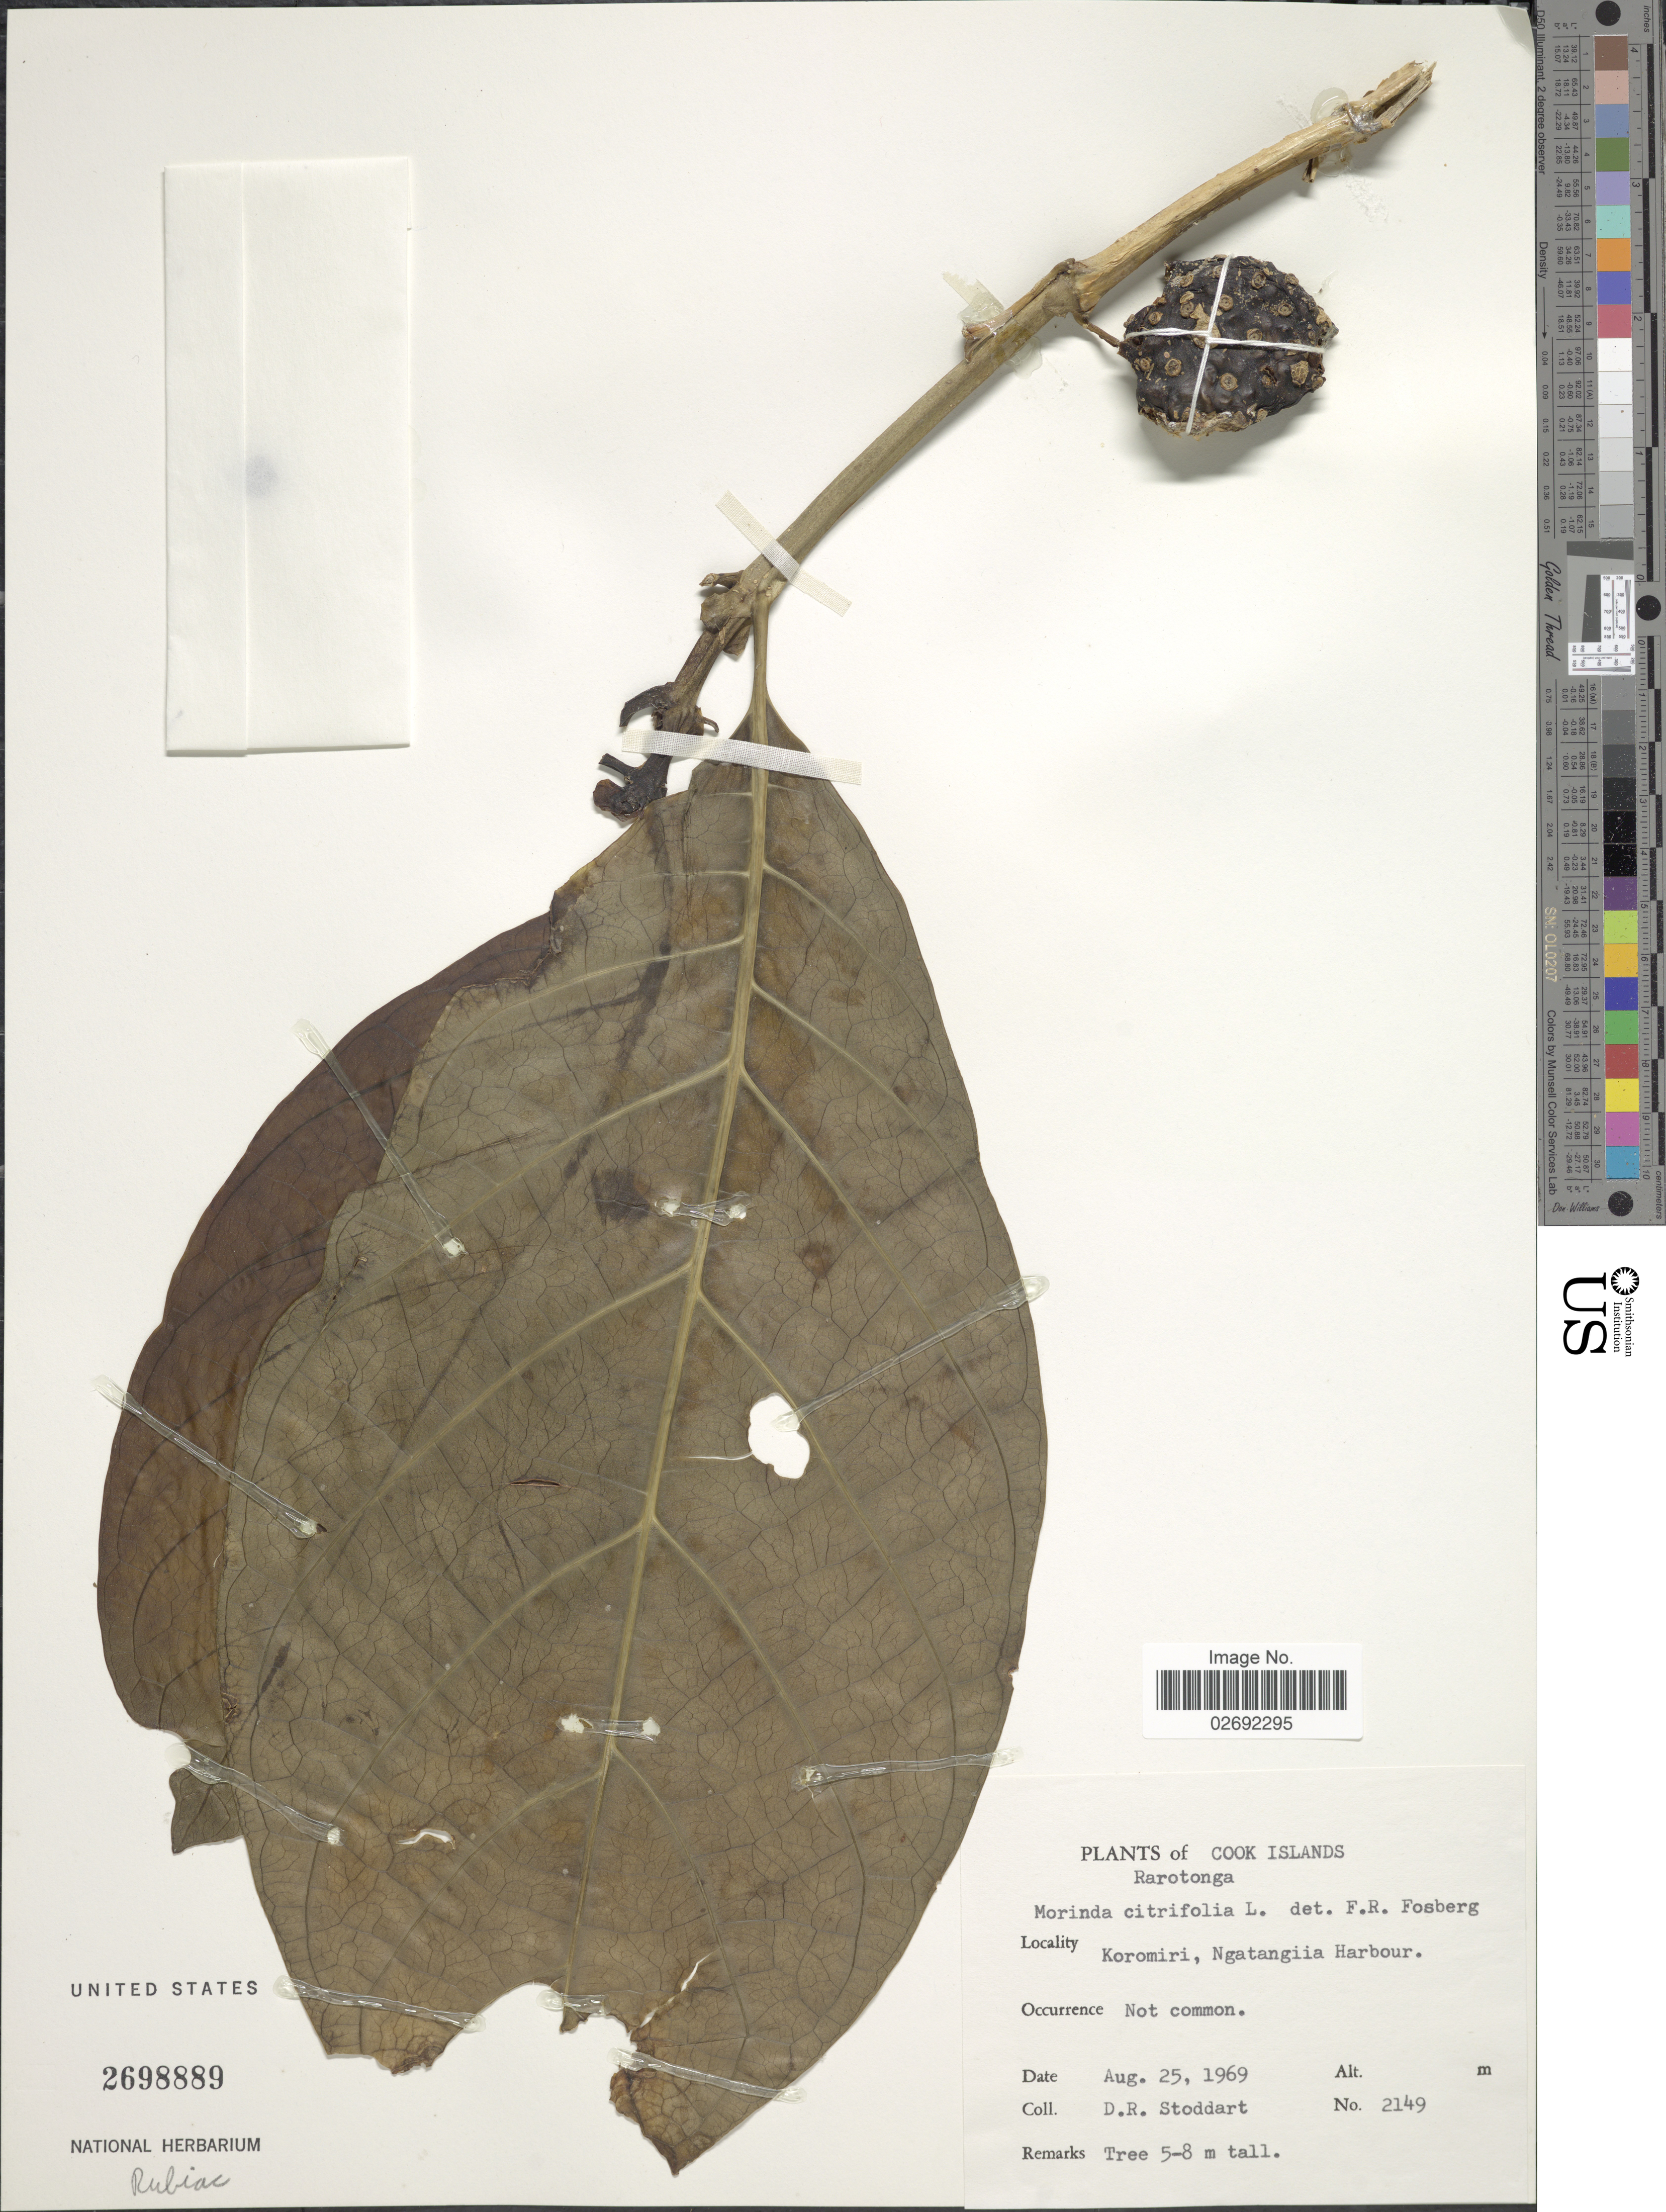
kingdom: Plantae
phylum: Tracheophyta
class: Magnoliopsida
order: Gentianales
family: Rubiaceae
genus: Morinda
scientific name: Morinda citrifolia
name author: L.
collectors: D. R. Stoddart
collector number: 2149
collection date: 1969-08-25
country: Cook Islands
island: Rarotonga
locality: Rarotonga. Koromiri, Ngatangiia Harbour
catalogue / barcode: US 2698889